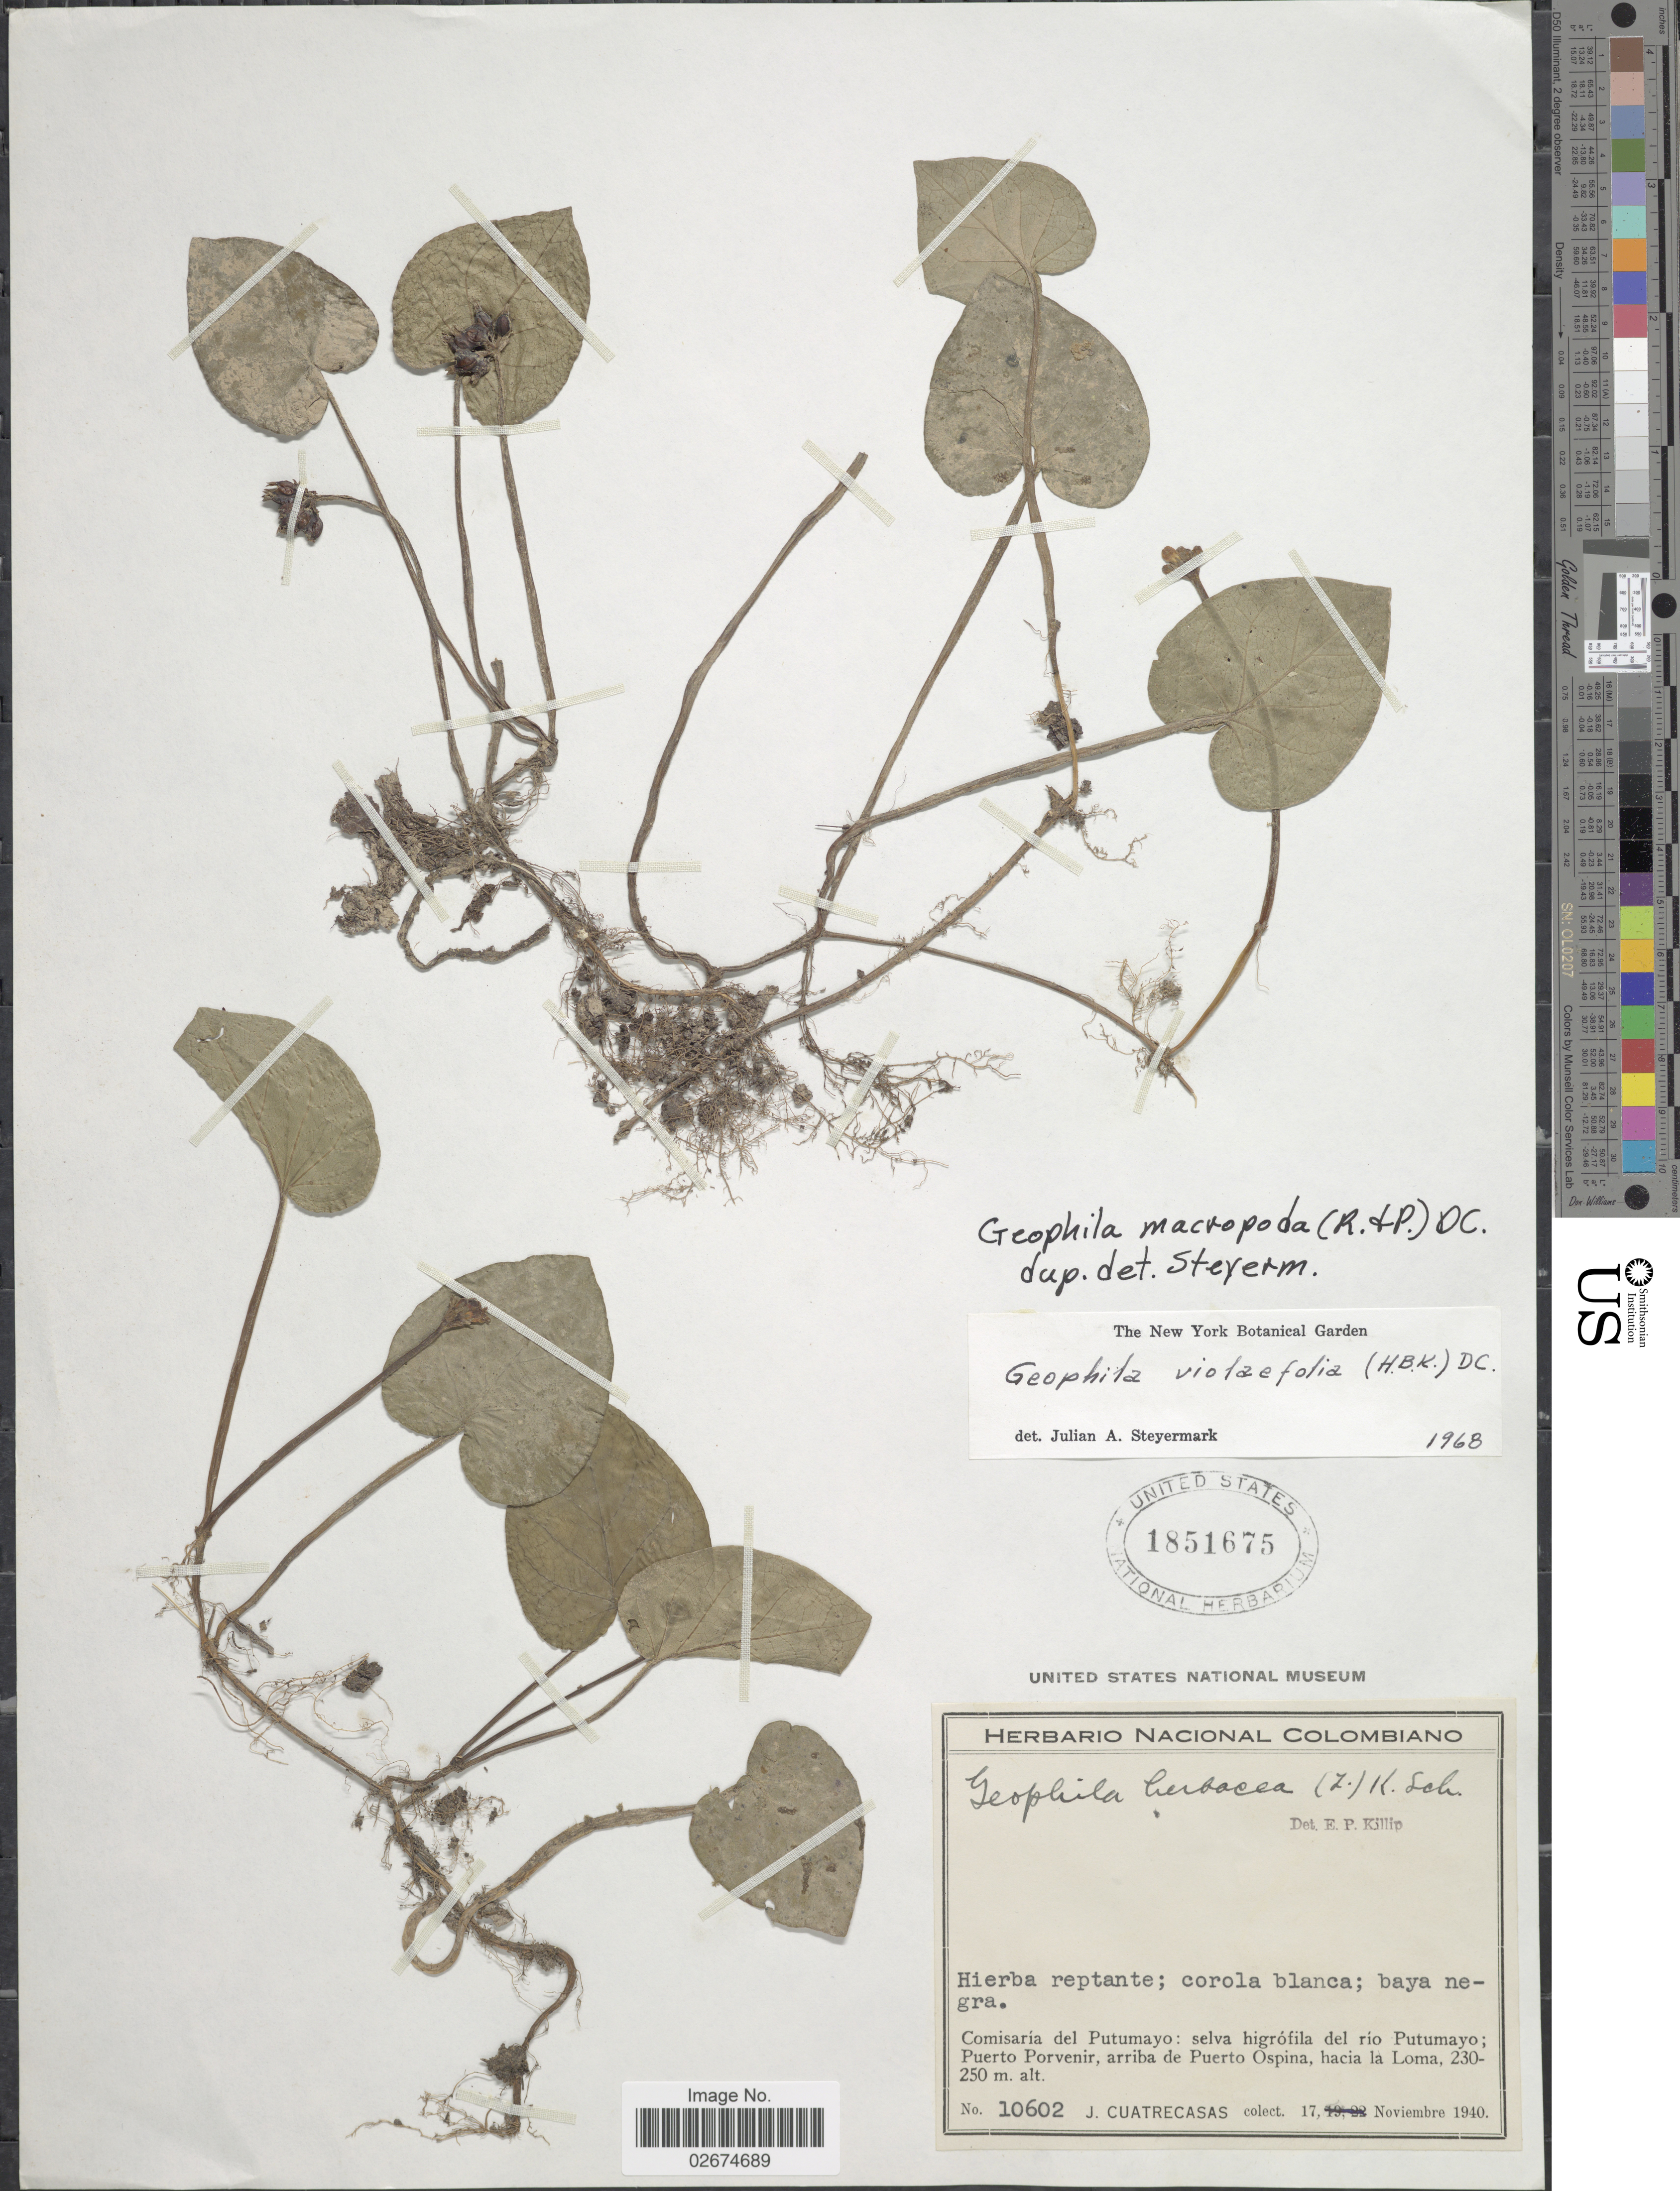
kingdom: Plantae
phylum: Tracheophyta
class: Magnoliopsida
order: Gentianales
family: Rubiaceae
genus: Geophila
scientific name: Geophila macropoda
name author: (Ruiz & Pav.) DC.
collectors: J. Cuatrecasas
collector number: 10602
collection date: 1940-11-17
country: Colombia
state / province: Putumayo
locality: Comisaria del Putumayo: selva higrofila del rio Putumayo; Puerto Porvenir, arriba de Puerto Ospina, hacia la LOma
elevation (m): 230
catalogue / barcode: US 1851675